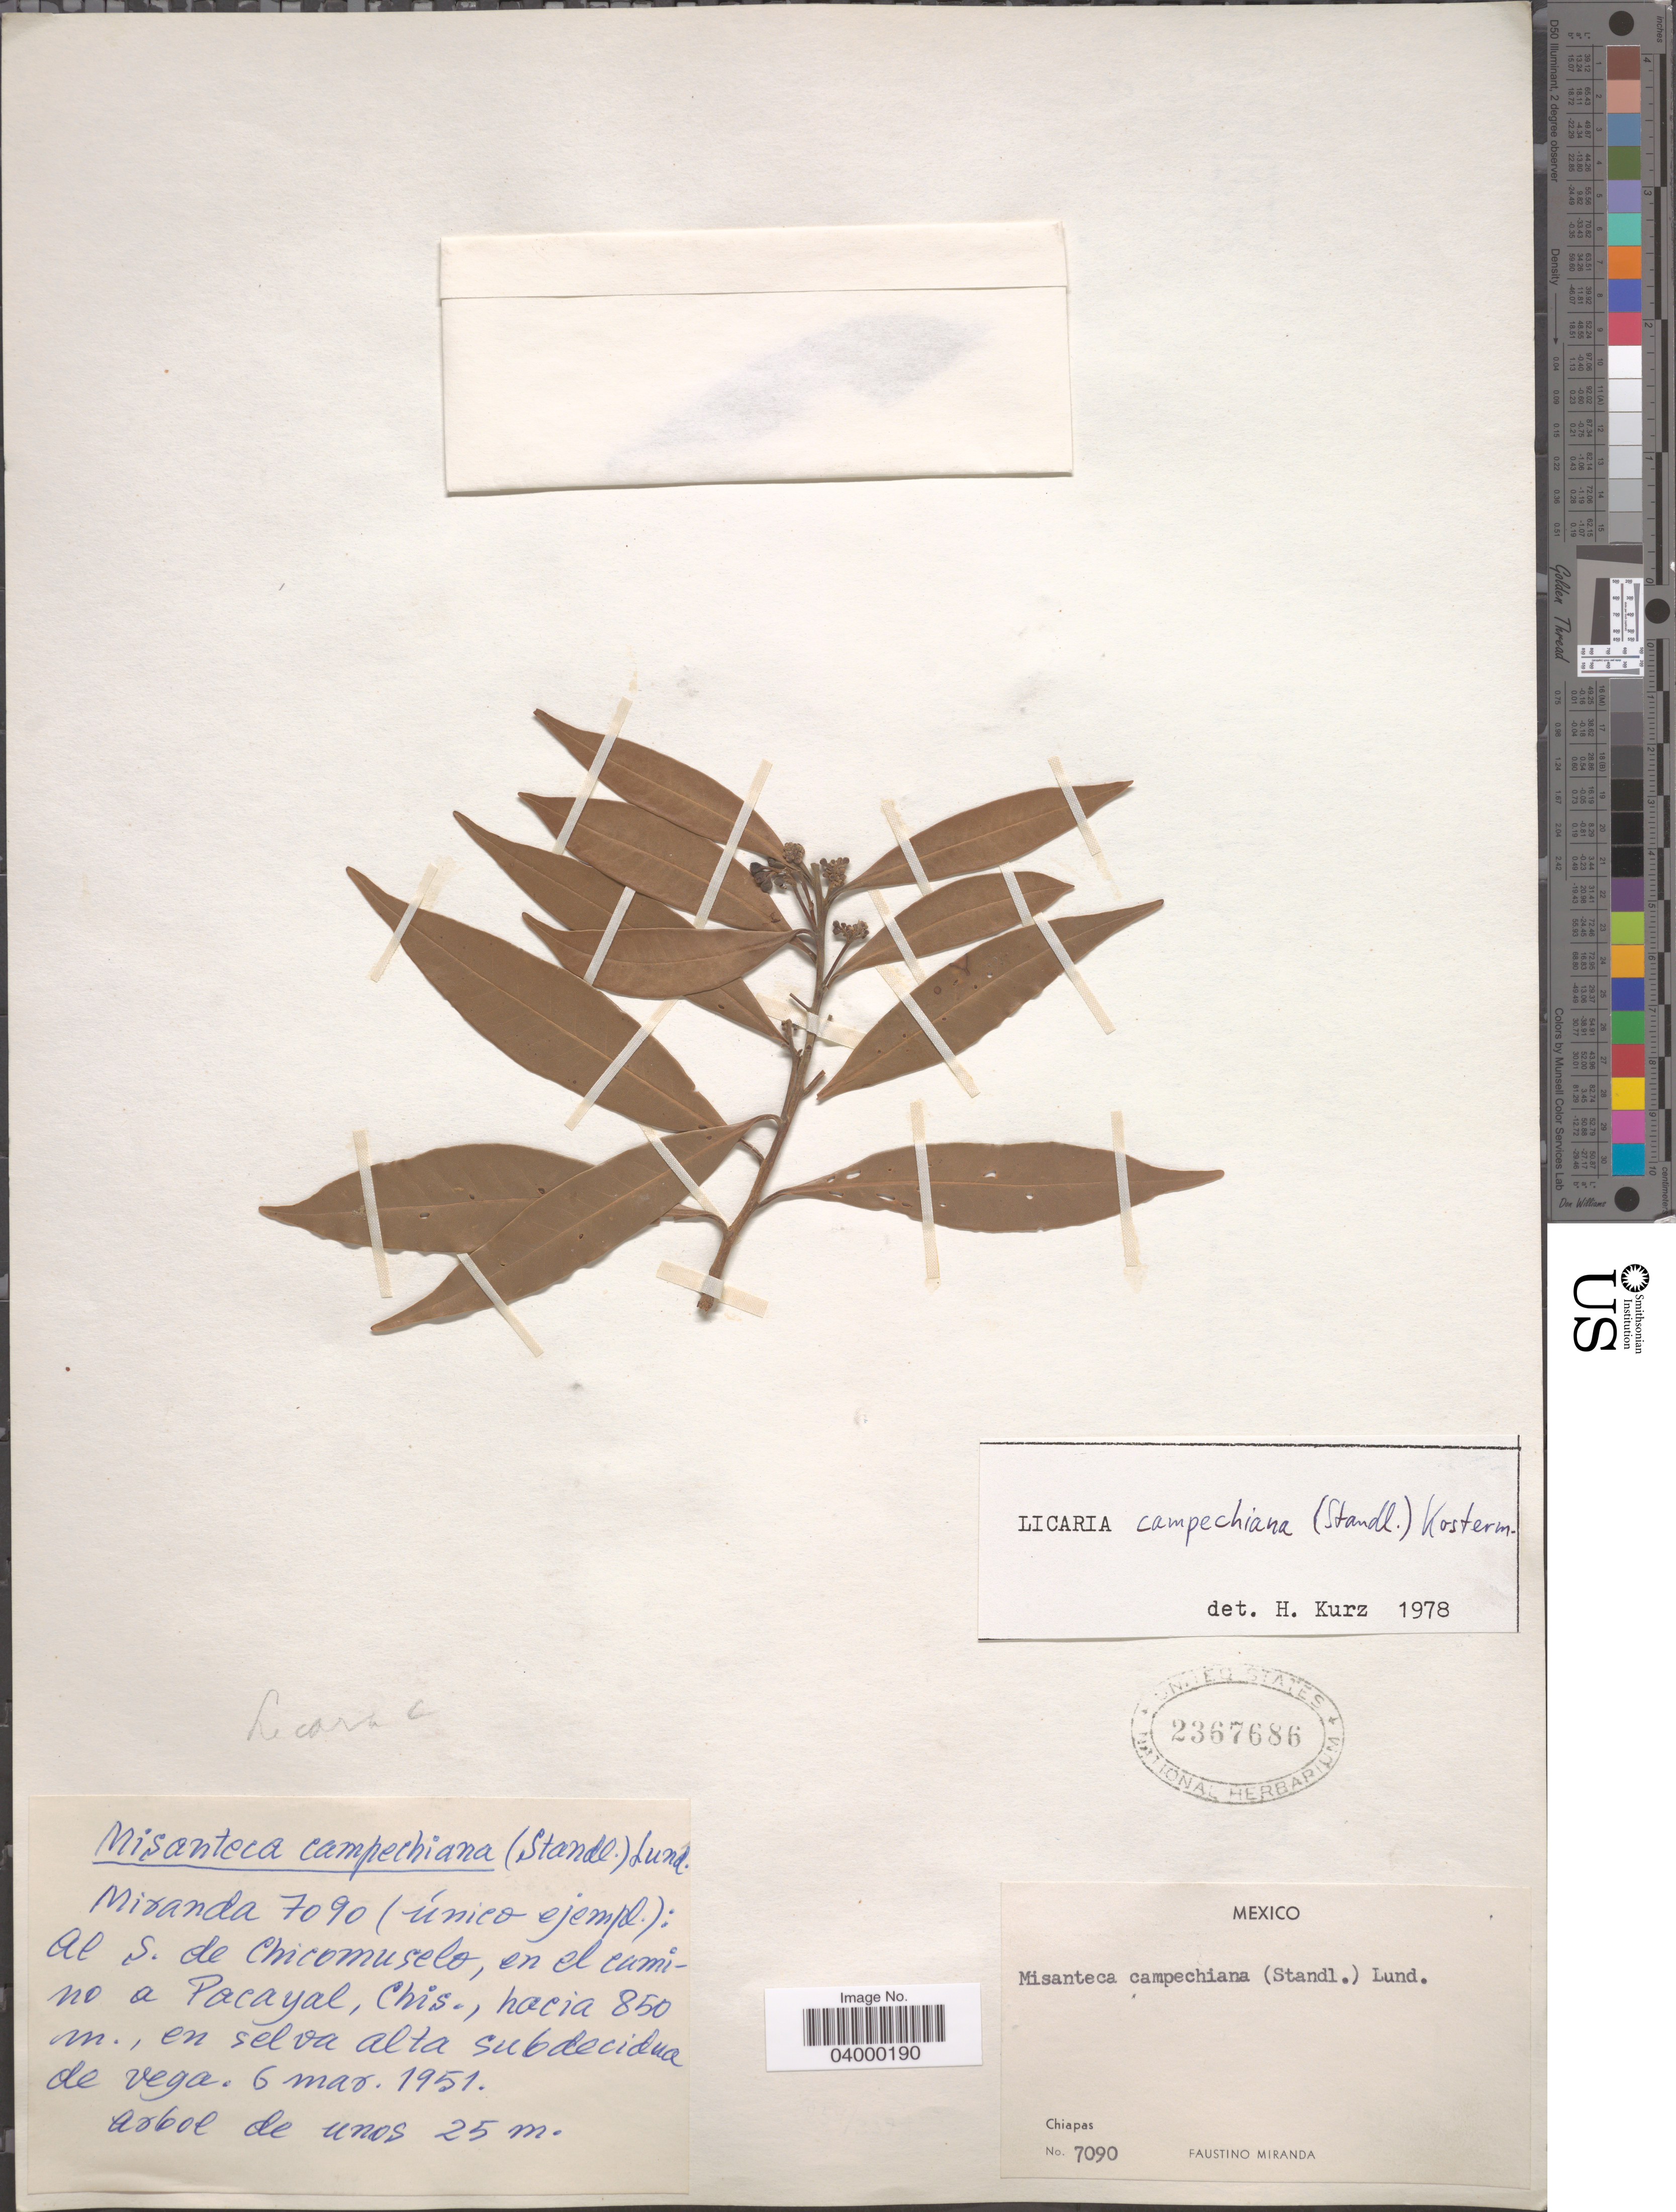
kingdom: Plantae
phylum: Tracheophyta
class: Magnoliopsida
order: Laurales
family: Lauraceae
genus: Licaria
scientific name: Licaria campechiana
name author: (Standl.) Kosterm.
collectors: F. Miranda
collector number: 7090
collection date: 1951-03-06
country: Mexico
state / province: Chiapas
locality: Al S. de Chicomuselo, en el camino a Pacayal.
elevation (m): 850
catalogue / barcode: US 2367686